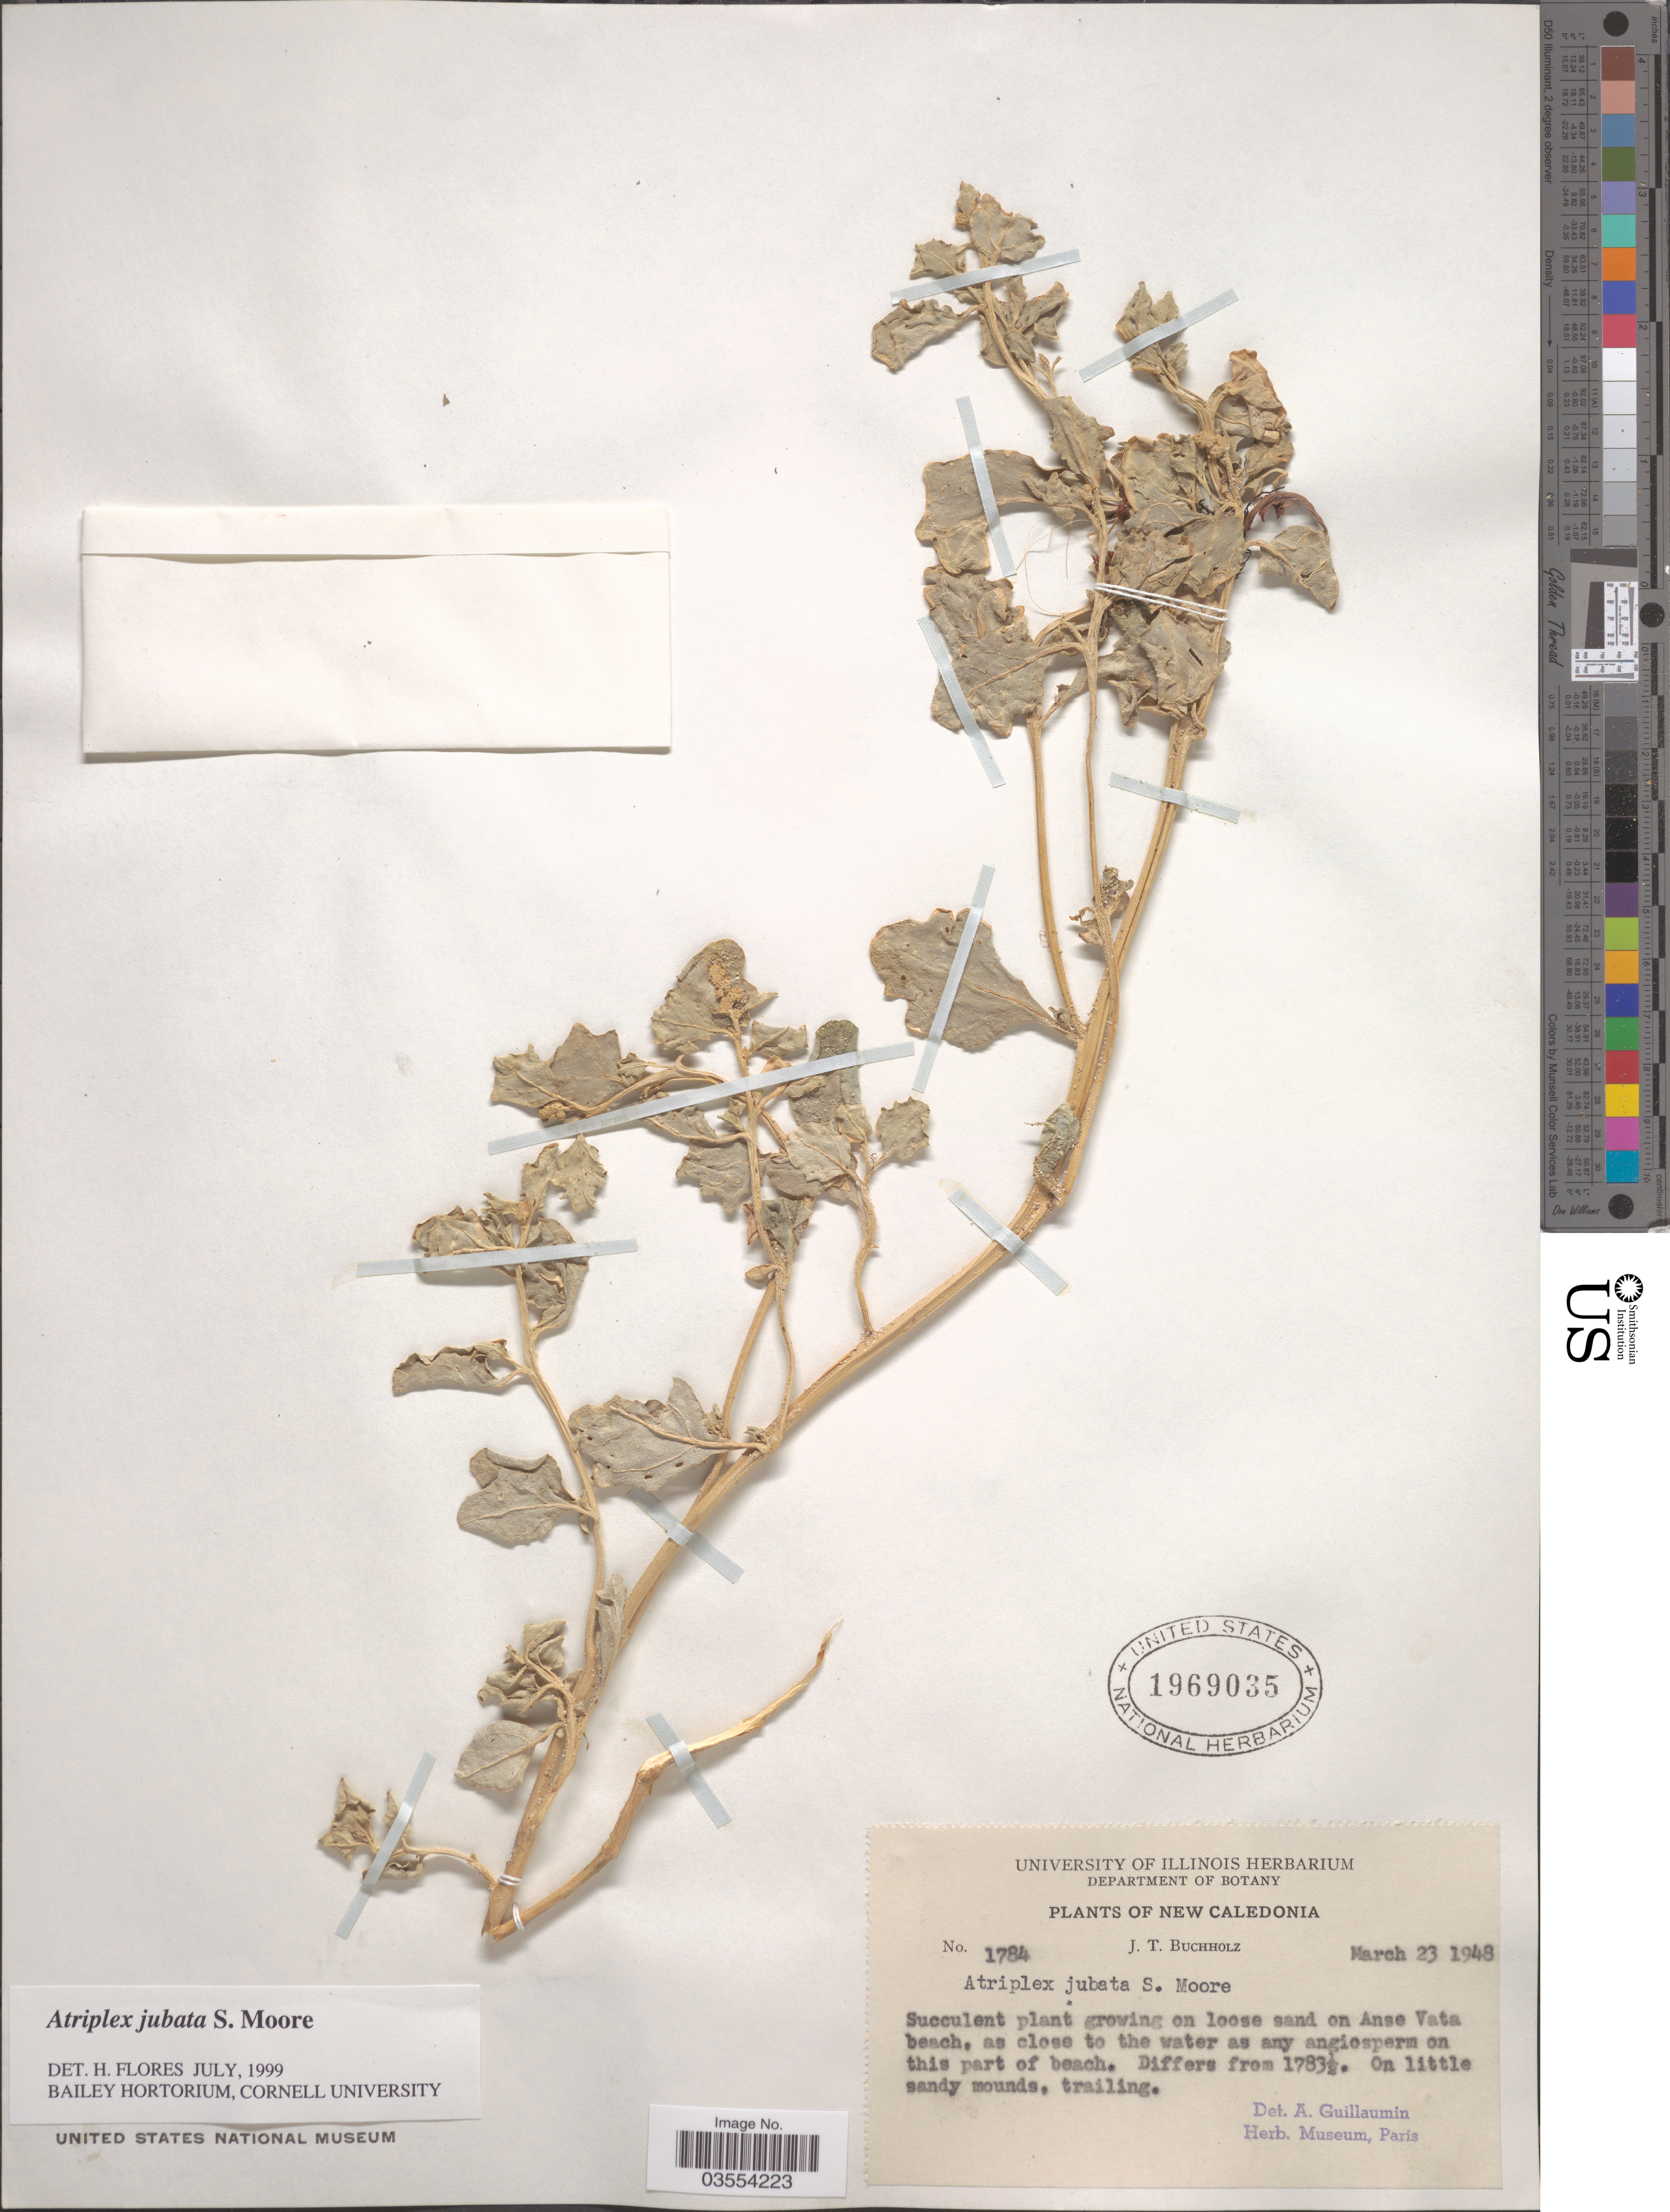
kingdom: Plantae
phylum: Tracheophyta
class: Magnoliopsida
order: Caryophyllales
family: Amaranthaceae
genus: Atriplex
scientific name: Atriplex jubata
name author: S. Moore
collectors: J. T. Buchholz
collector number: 1784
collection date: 1948-03-23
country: New Caledonia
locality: On Anse Vata beach. On little sandy mounds, trailing.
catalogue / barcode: US 1969035